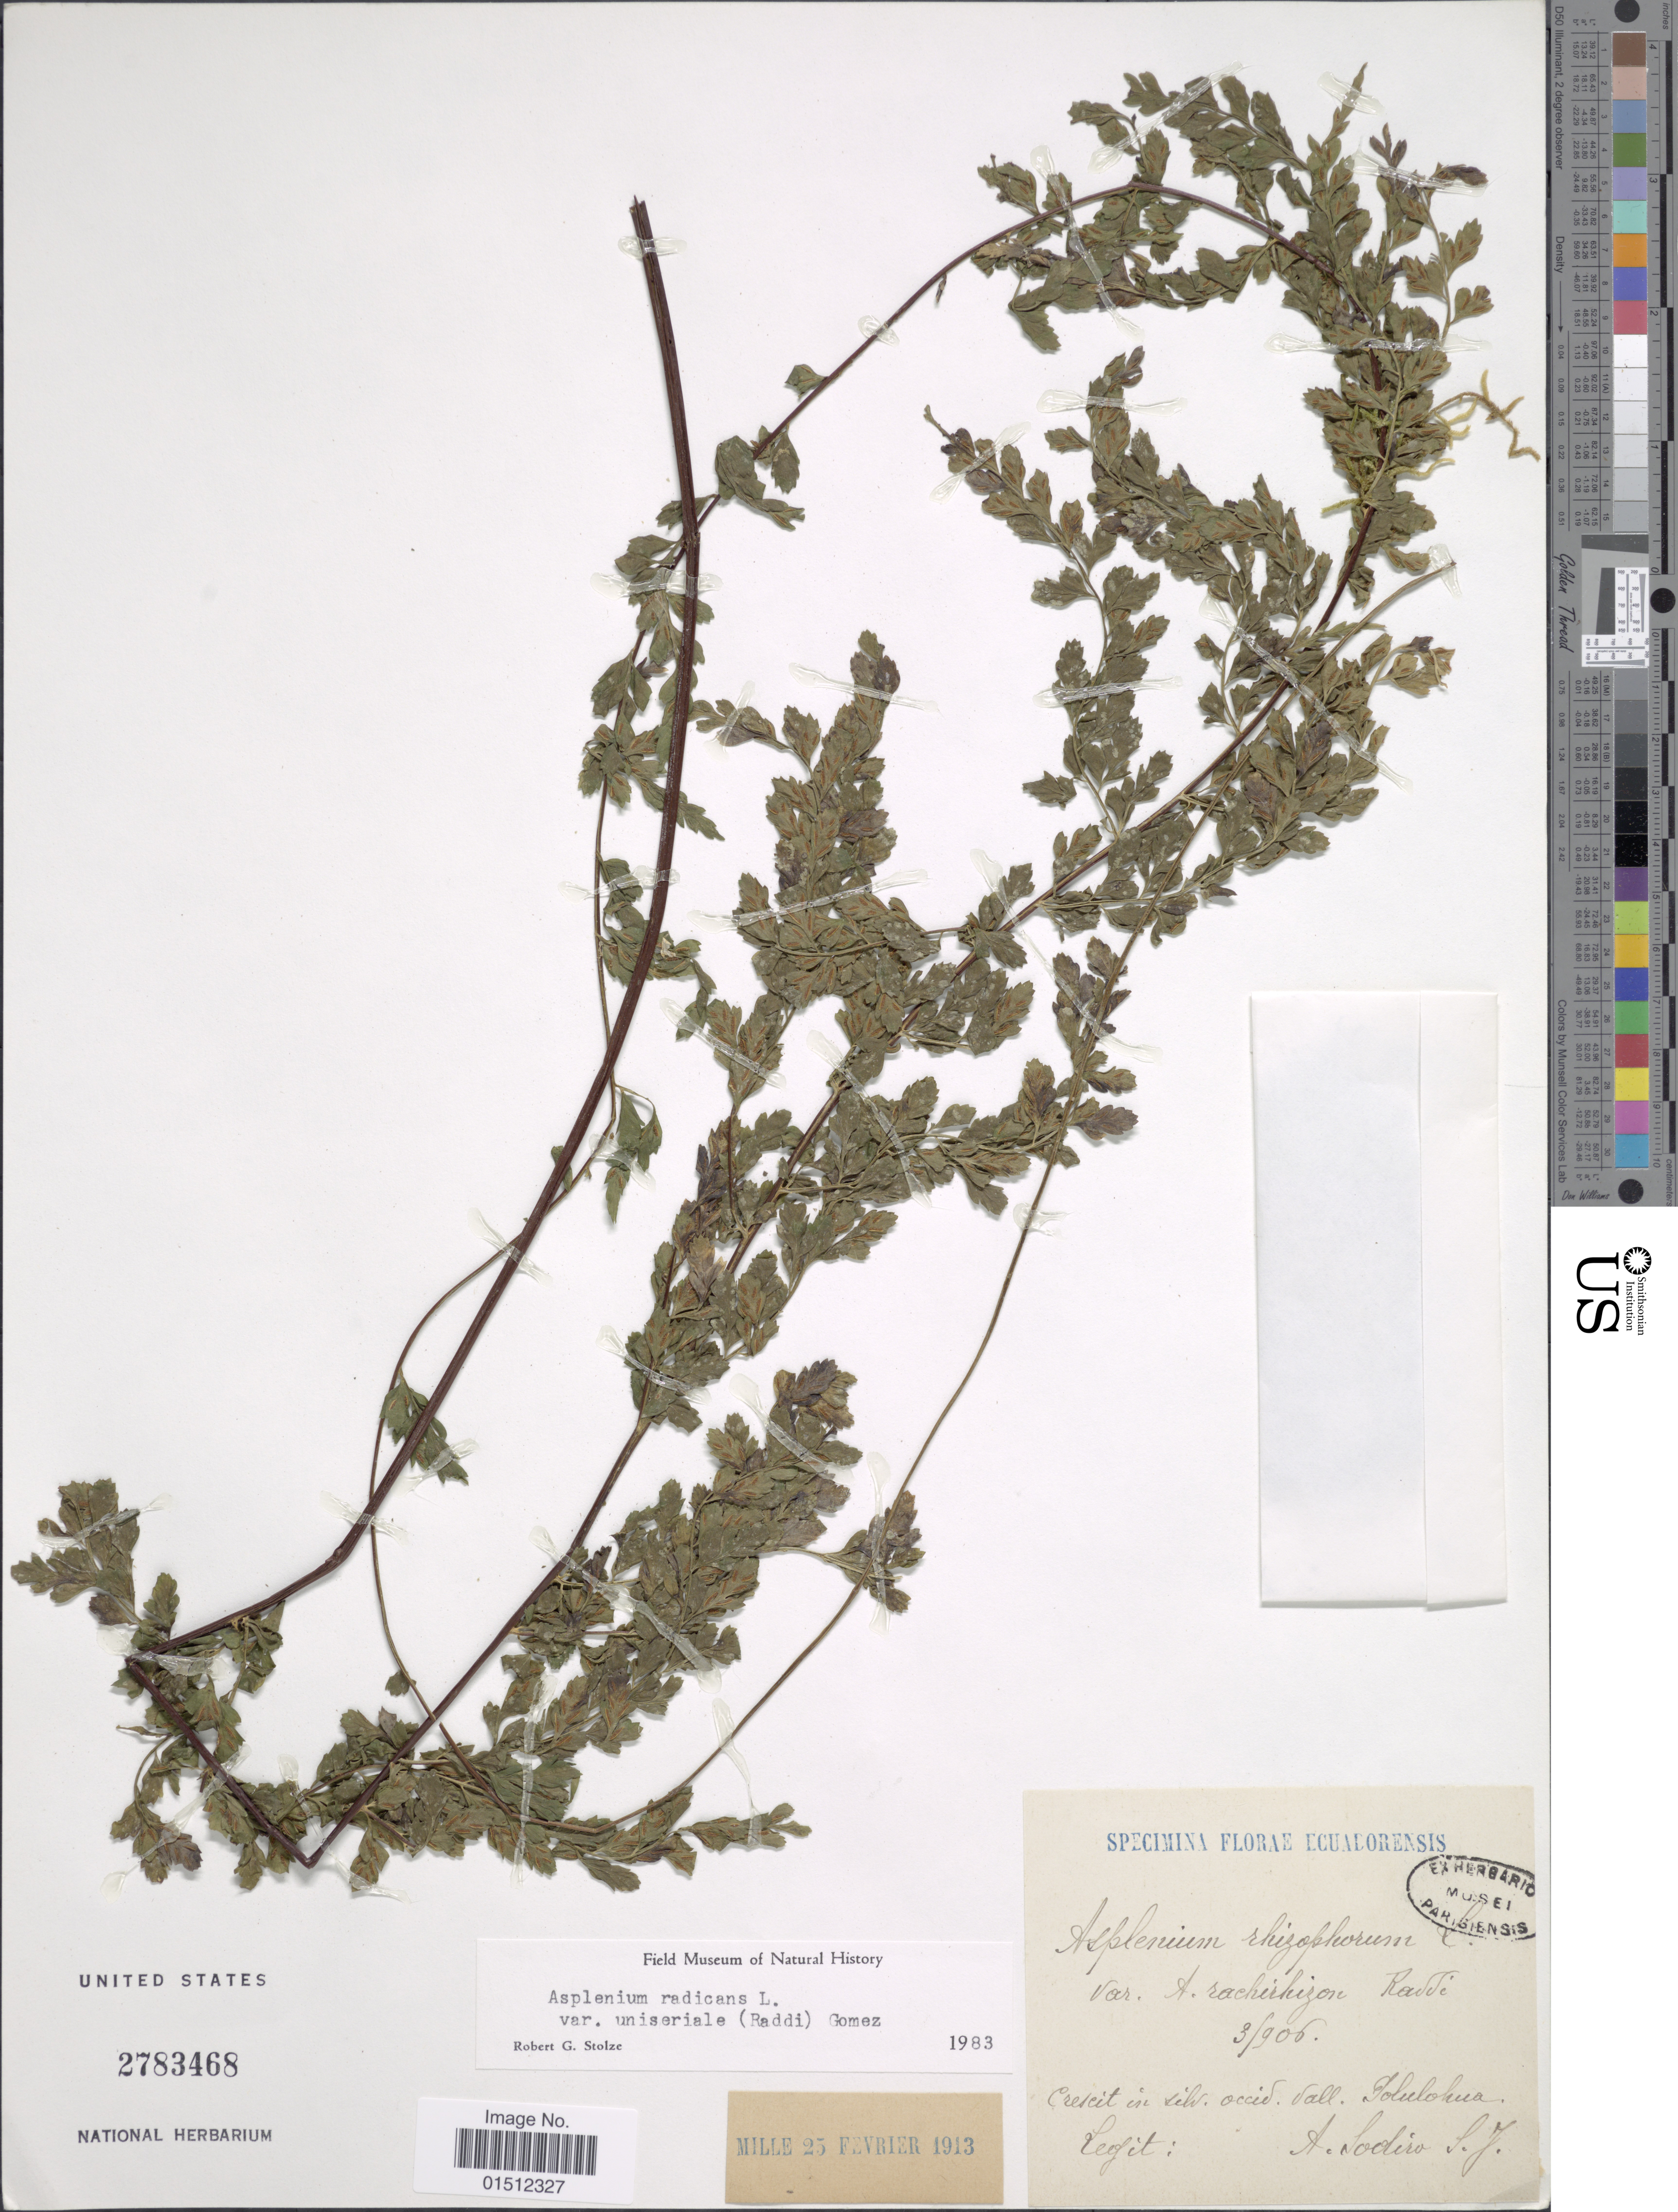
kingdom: Plantae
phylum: Tracheophyta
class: Polypodiopsida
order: Polypodiales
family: Aspleniaceae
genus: Asplenium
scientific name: Asplenium radicans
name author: L.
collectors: A. Sodiro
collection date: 1906-03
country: Ecuador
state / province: Pichincha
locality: Ecuadorenses, Cresit in silv. occid. vall. Pululahua.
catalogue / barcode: US 2783468